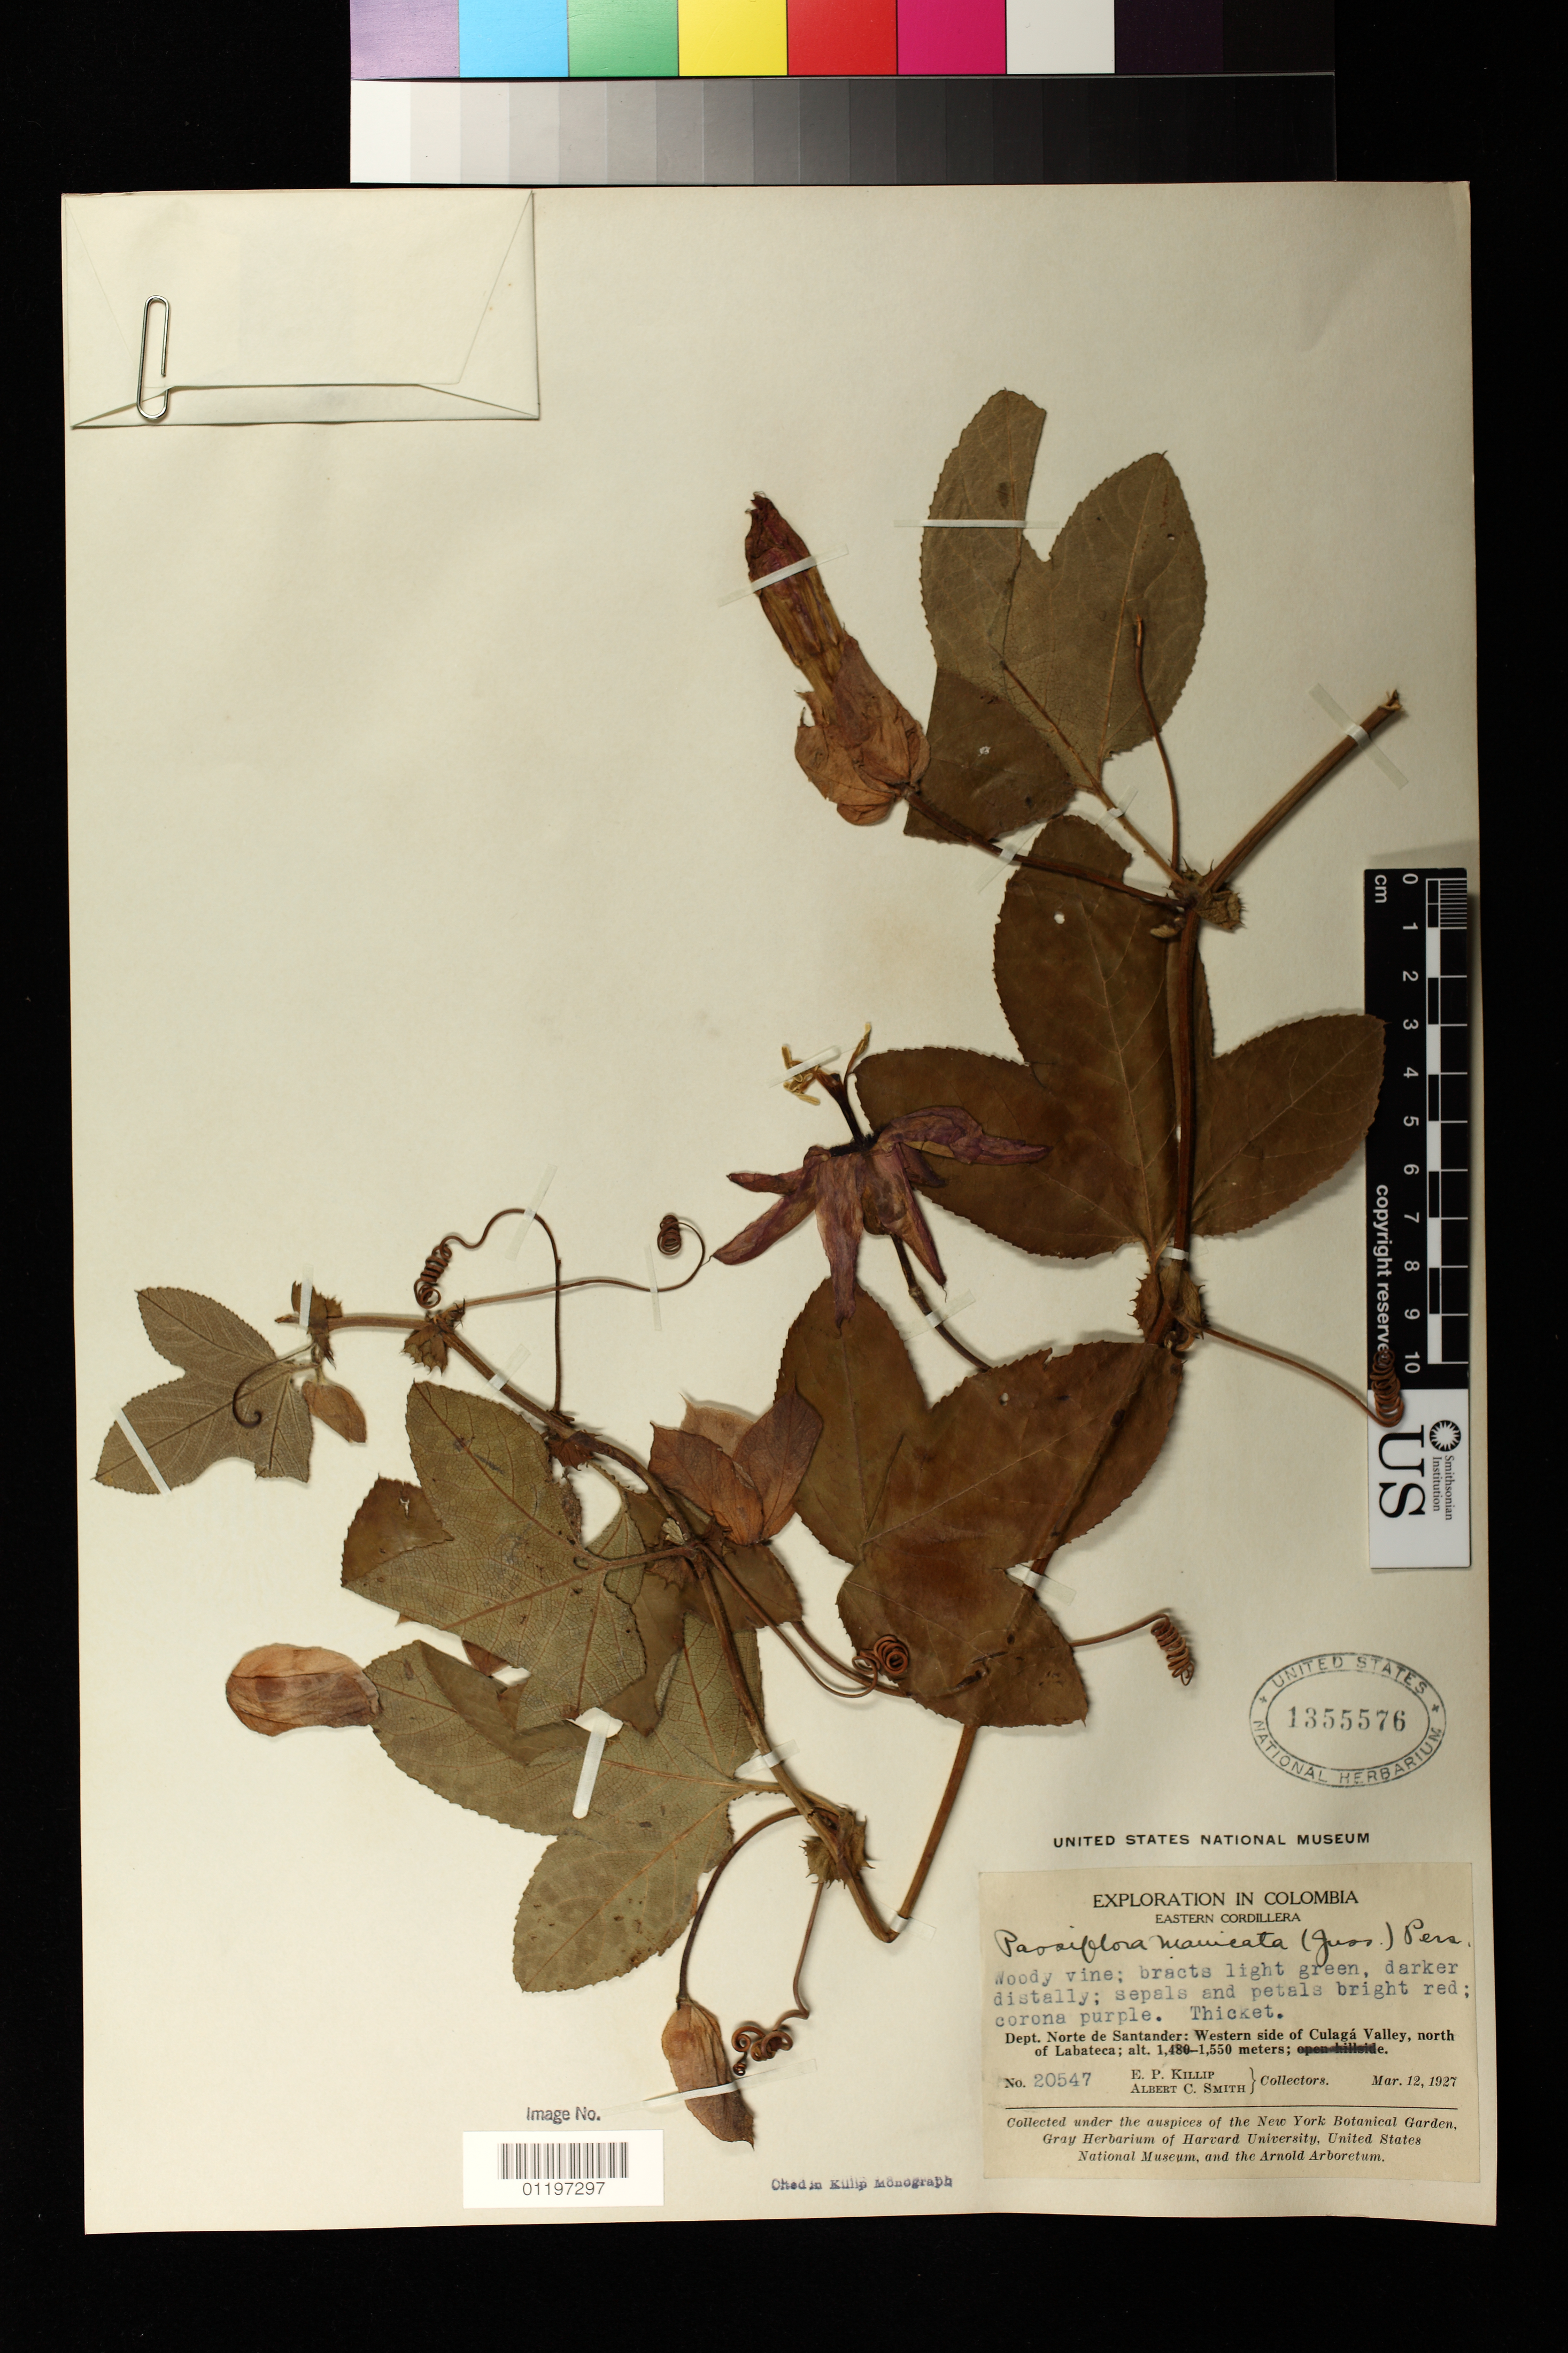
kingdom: Plantae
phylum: Tracheophyta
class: Magnoliopsida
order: Malpighiales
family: Passifloraceae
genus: Passiflora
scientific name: Passiflora manicata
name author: (Juss.) Pers.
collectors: E. P. Killip & A. C. Smith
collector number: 20547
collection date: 1927-03-12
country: Colombia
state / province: Norte de Santander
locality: Western side of Culaga Valley, north of Labateca. Eastern Cordillera.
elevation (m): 1480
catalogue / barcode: US 1355576